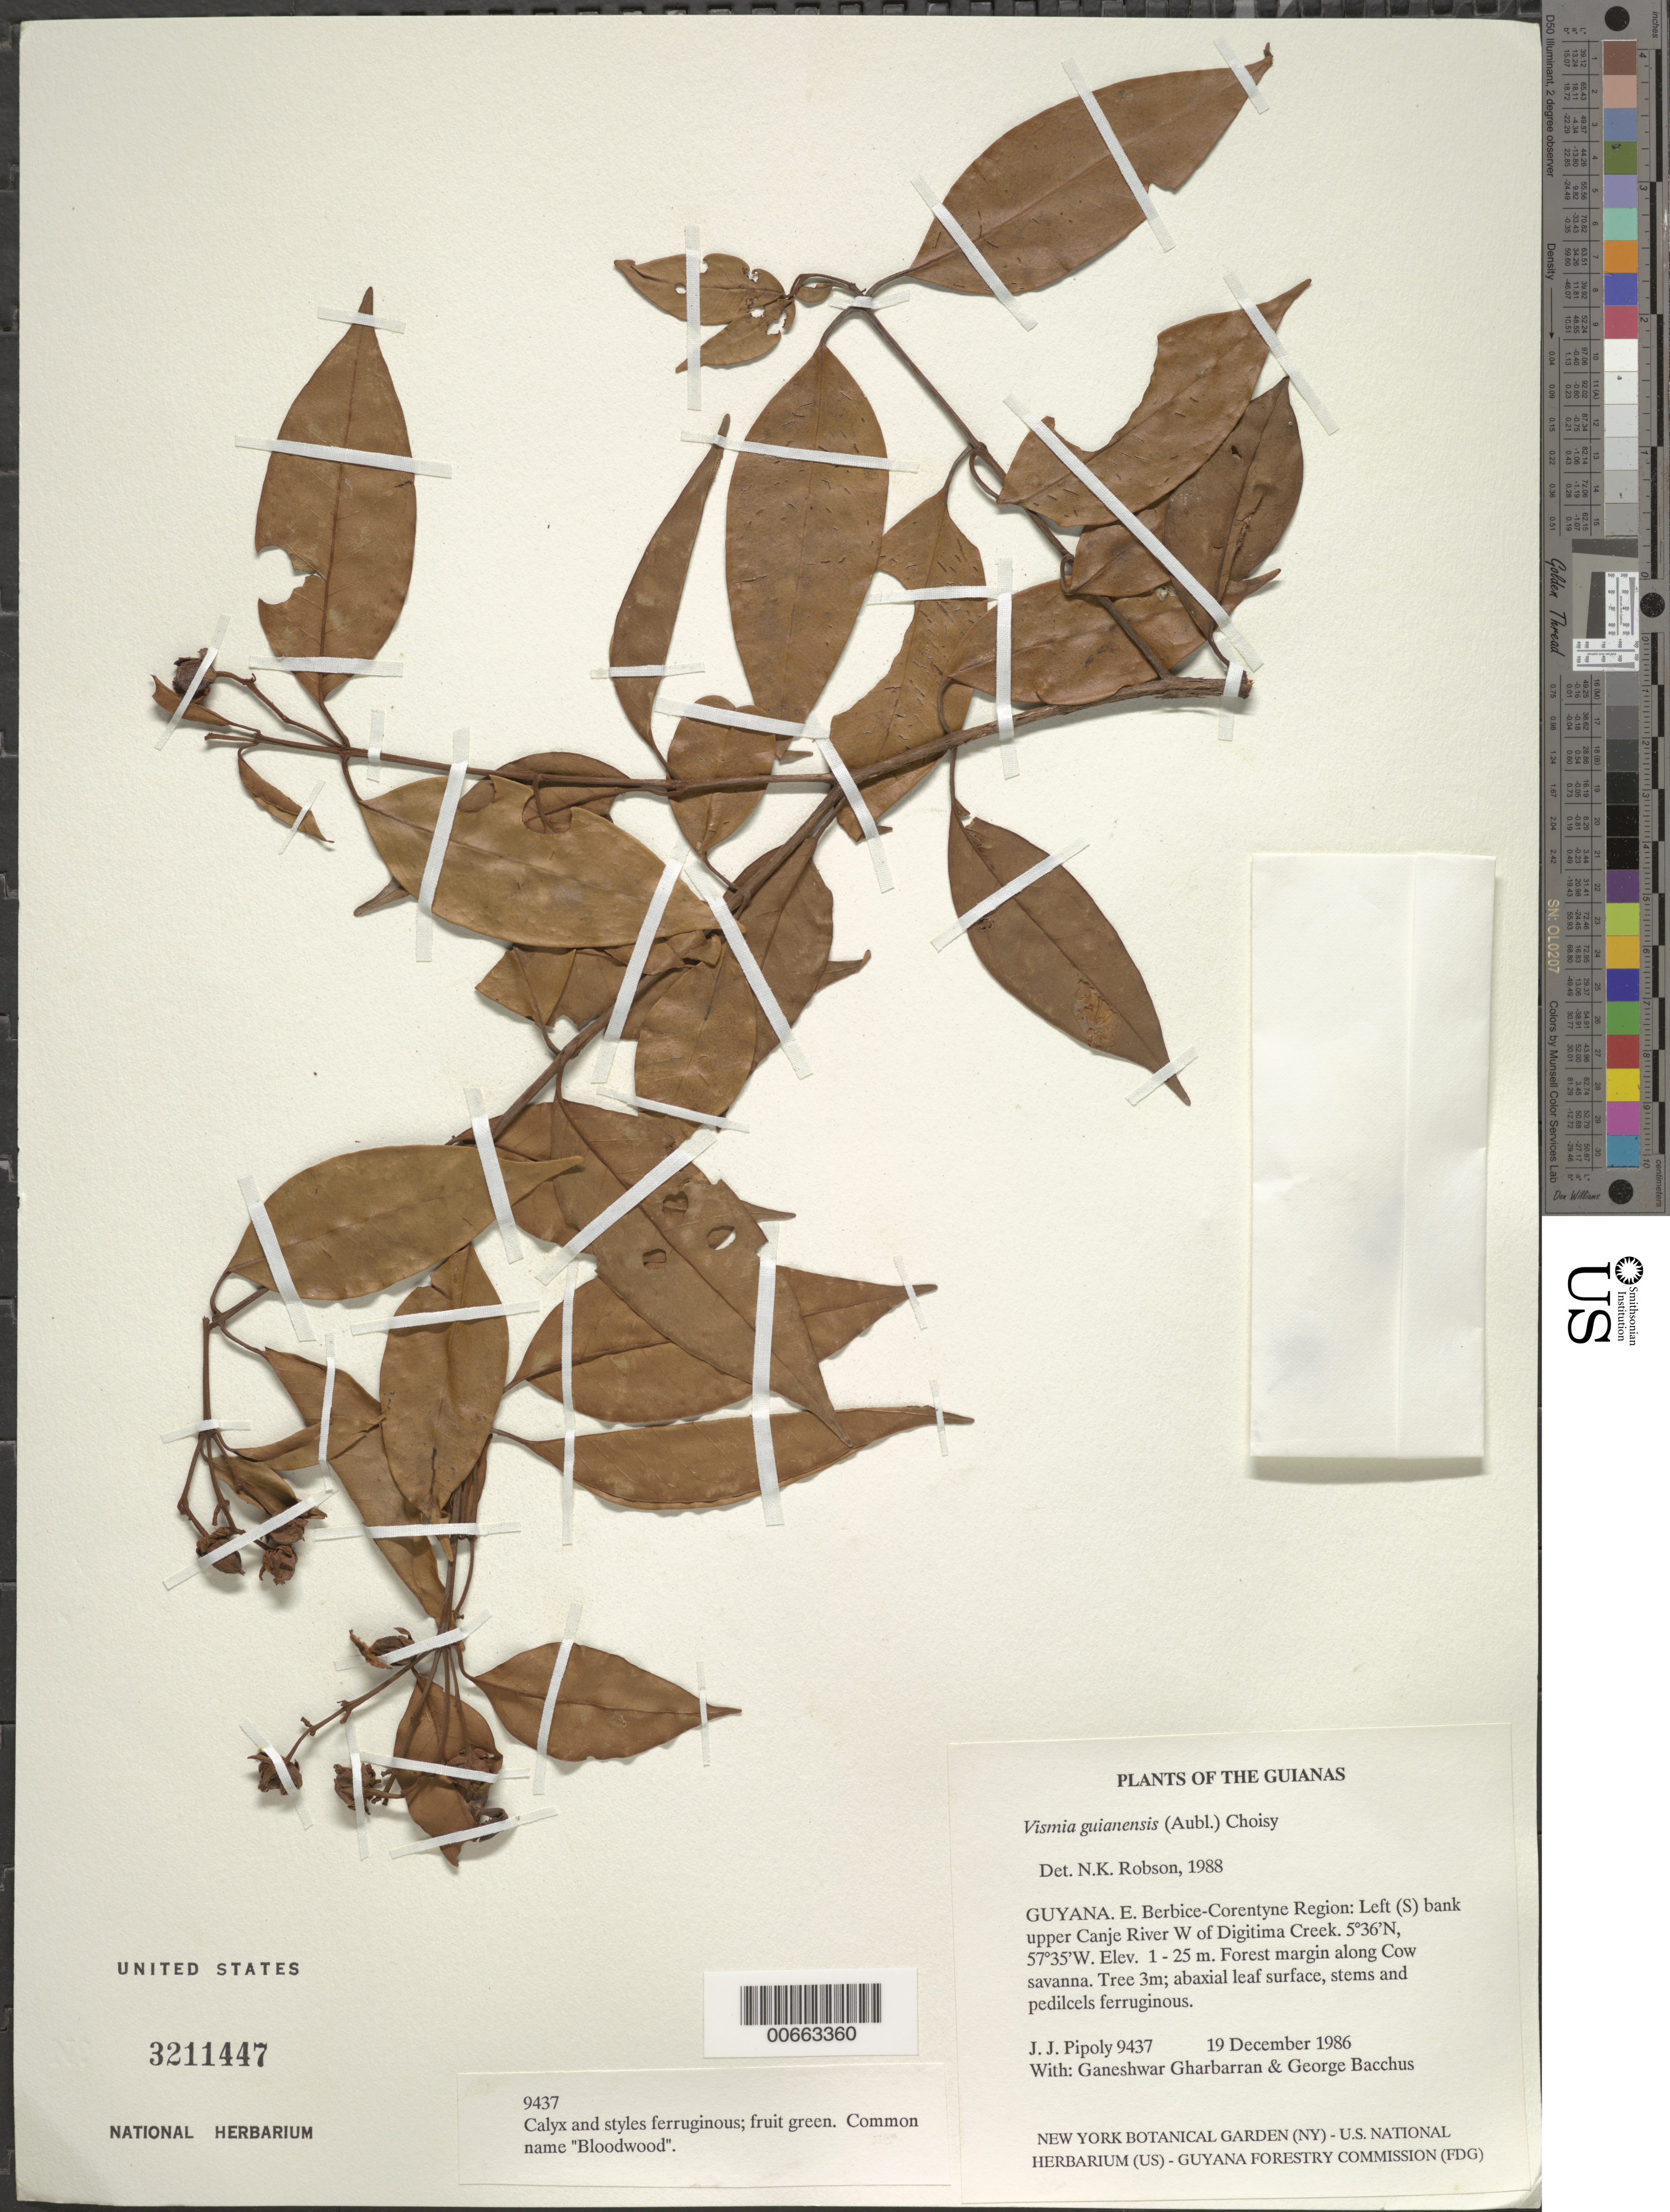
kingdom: Plantae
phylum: Tracheophyta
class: Magnoliopsida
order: Malpighiales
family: Hypericaceae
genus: Vismia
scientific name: Vismia guianensis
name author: (Aubl.) Pers.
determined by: Robson, Norman K. B.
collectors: J. J. Pipoly, G. Gharbarran & G. Bacchus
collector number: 9437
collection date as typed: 19 December 1986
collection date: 1986-12-19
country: Guyana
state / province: E. Berbice-Corentyne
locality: Left (S) bank upper Canje River W of Digitima Creek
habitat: Forest margin along Cow savanna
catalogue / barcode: US 3211447